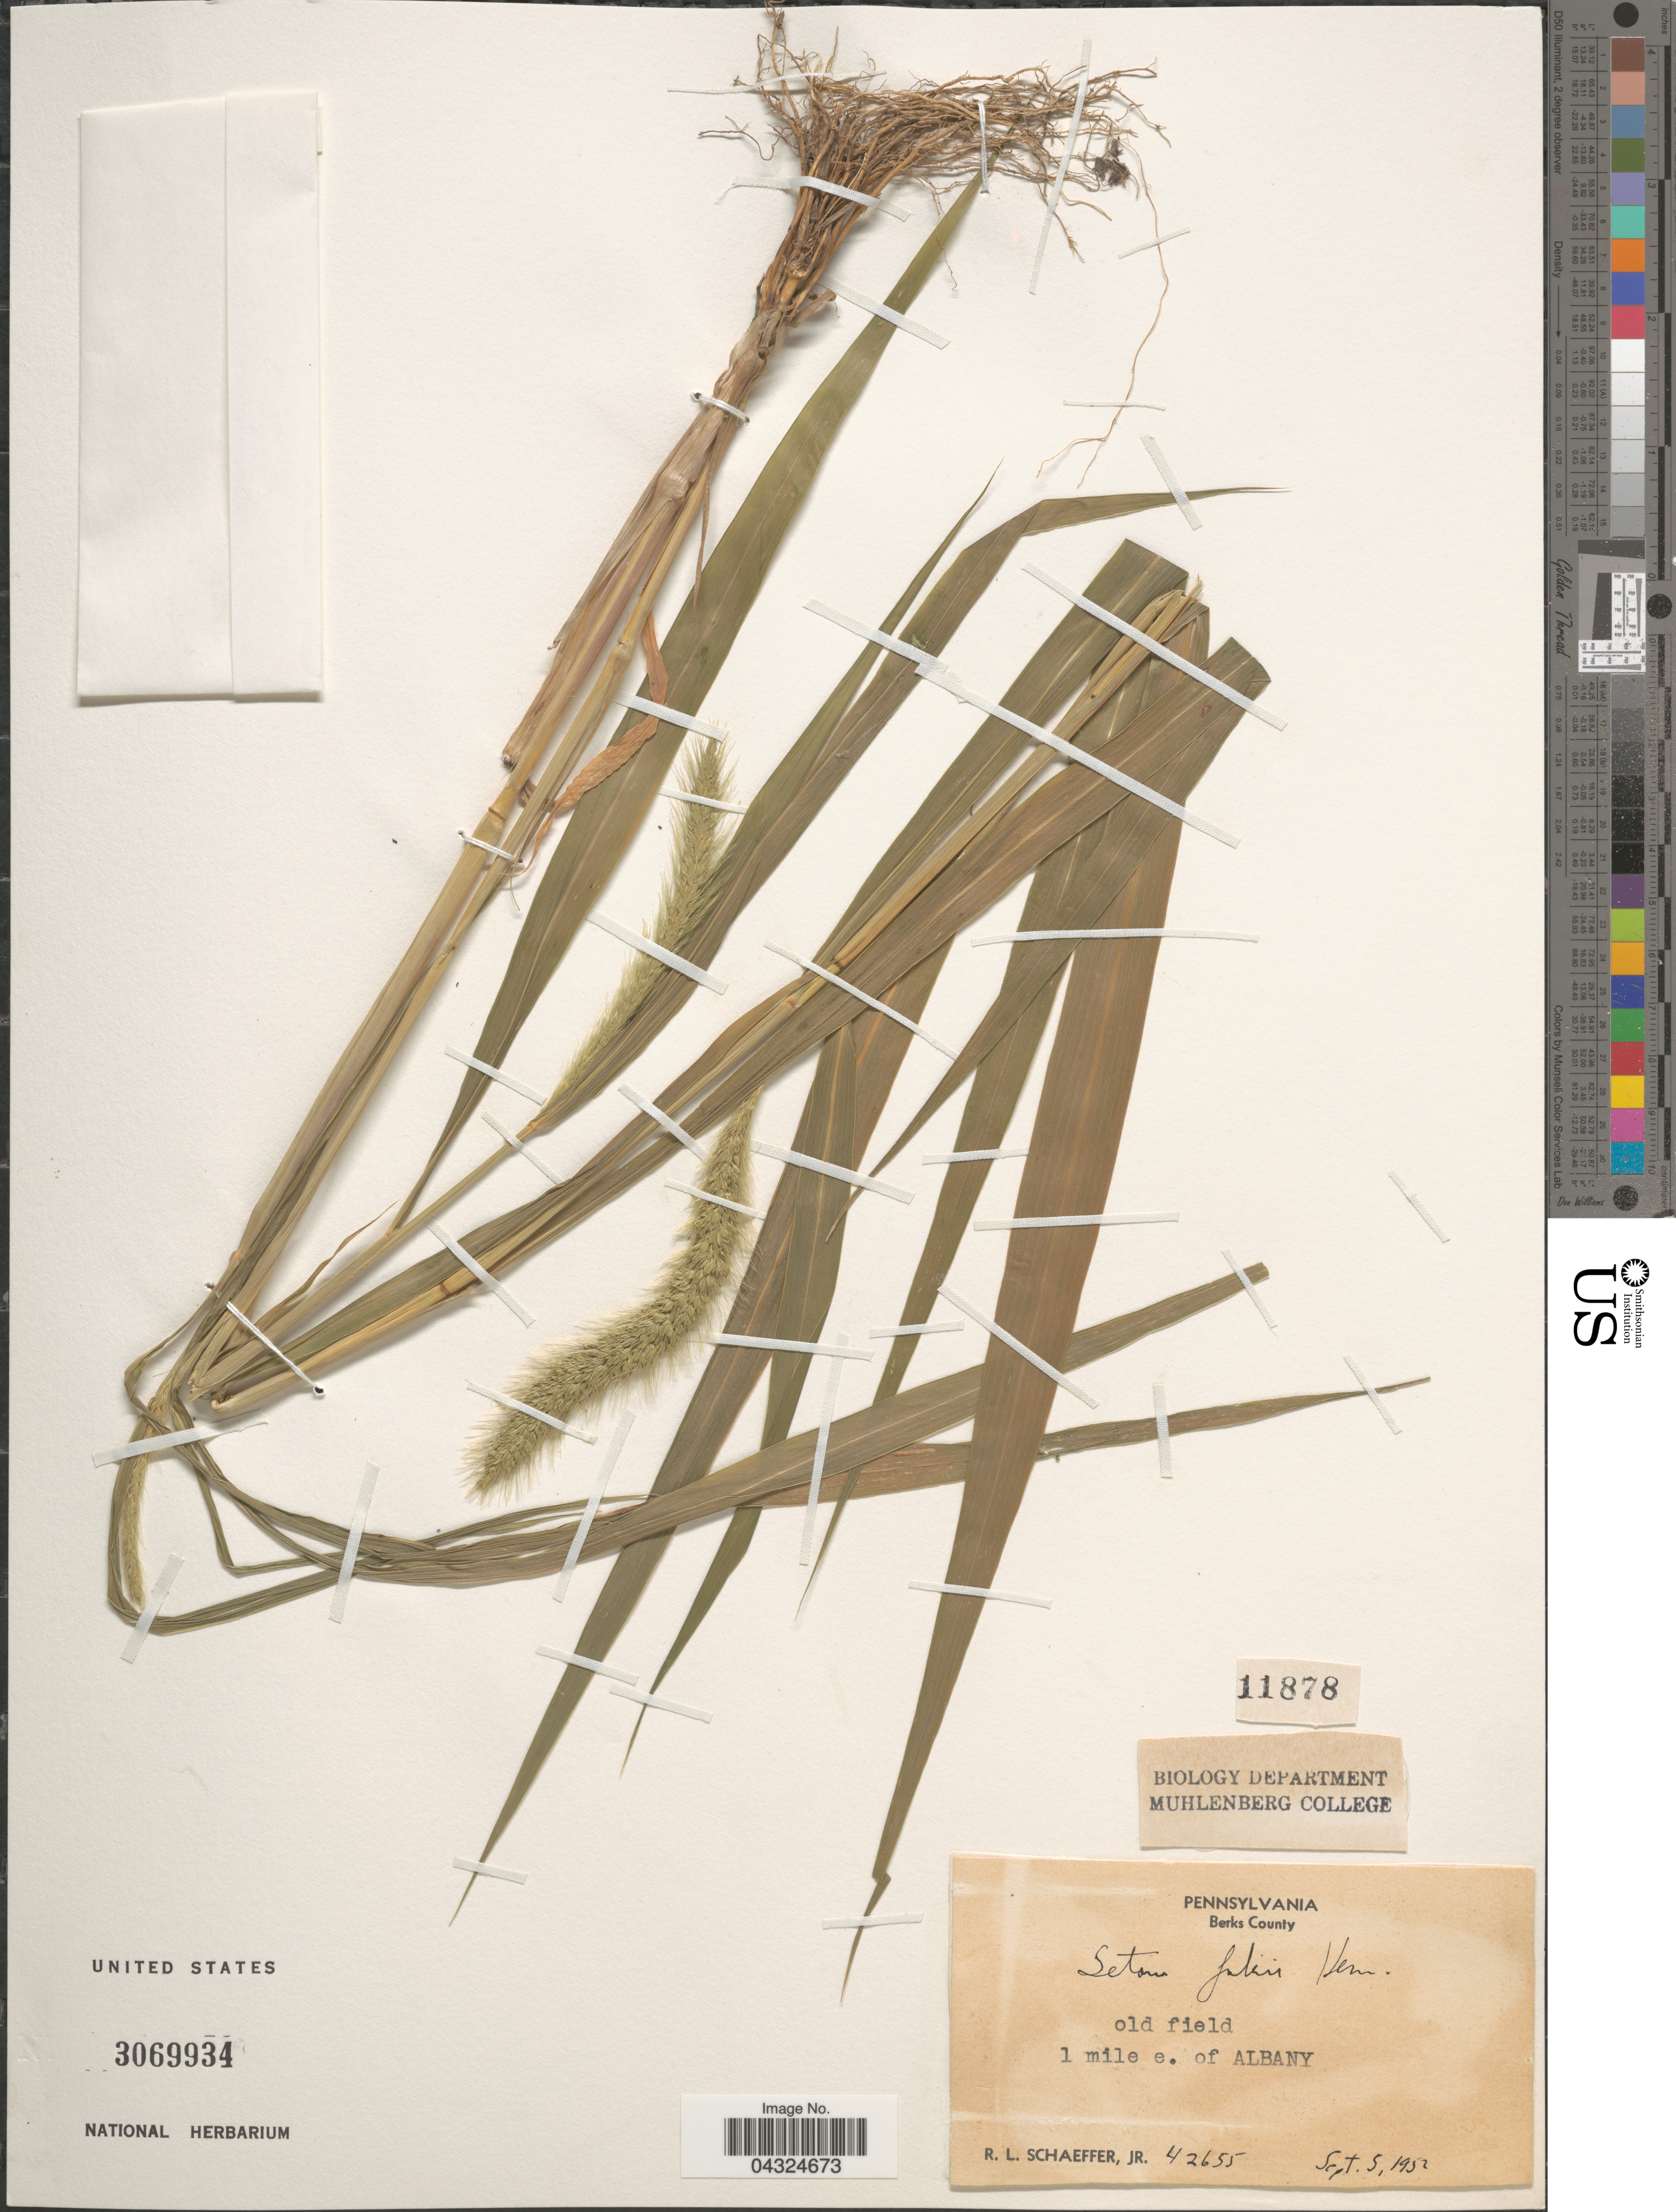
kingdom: Plantae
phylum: Tracheophyta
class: Liliopsida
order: Poales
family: Poaceae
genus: Setaria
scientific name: Setaria faberi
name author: R.A.W. Herrm.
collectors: R. L. Schaeffer Jr.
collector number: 42655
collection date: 1952-09-05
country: United States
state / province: Pennsylvania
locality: Berks County. Old field 1 mile e. of Albany.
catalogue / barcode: US 3069934